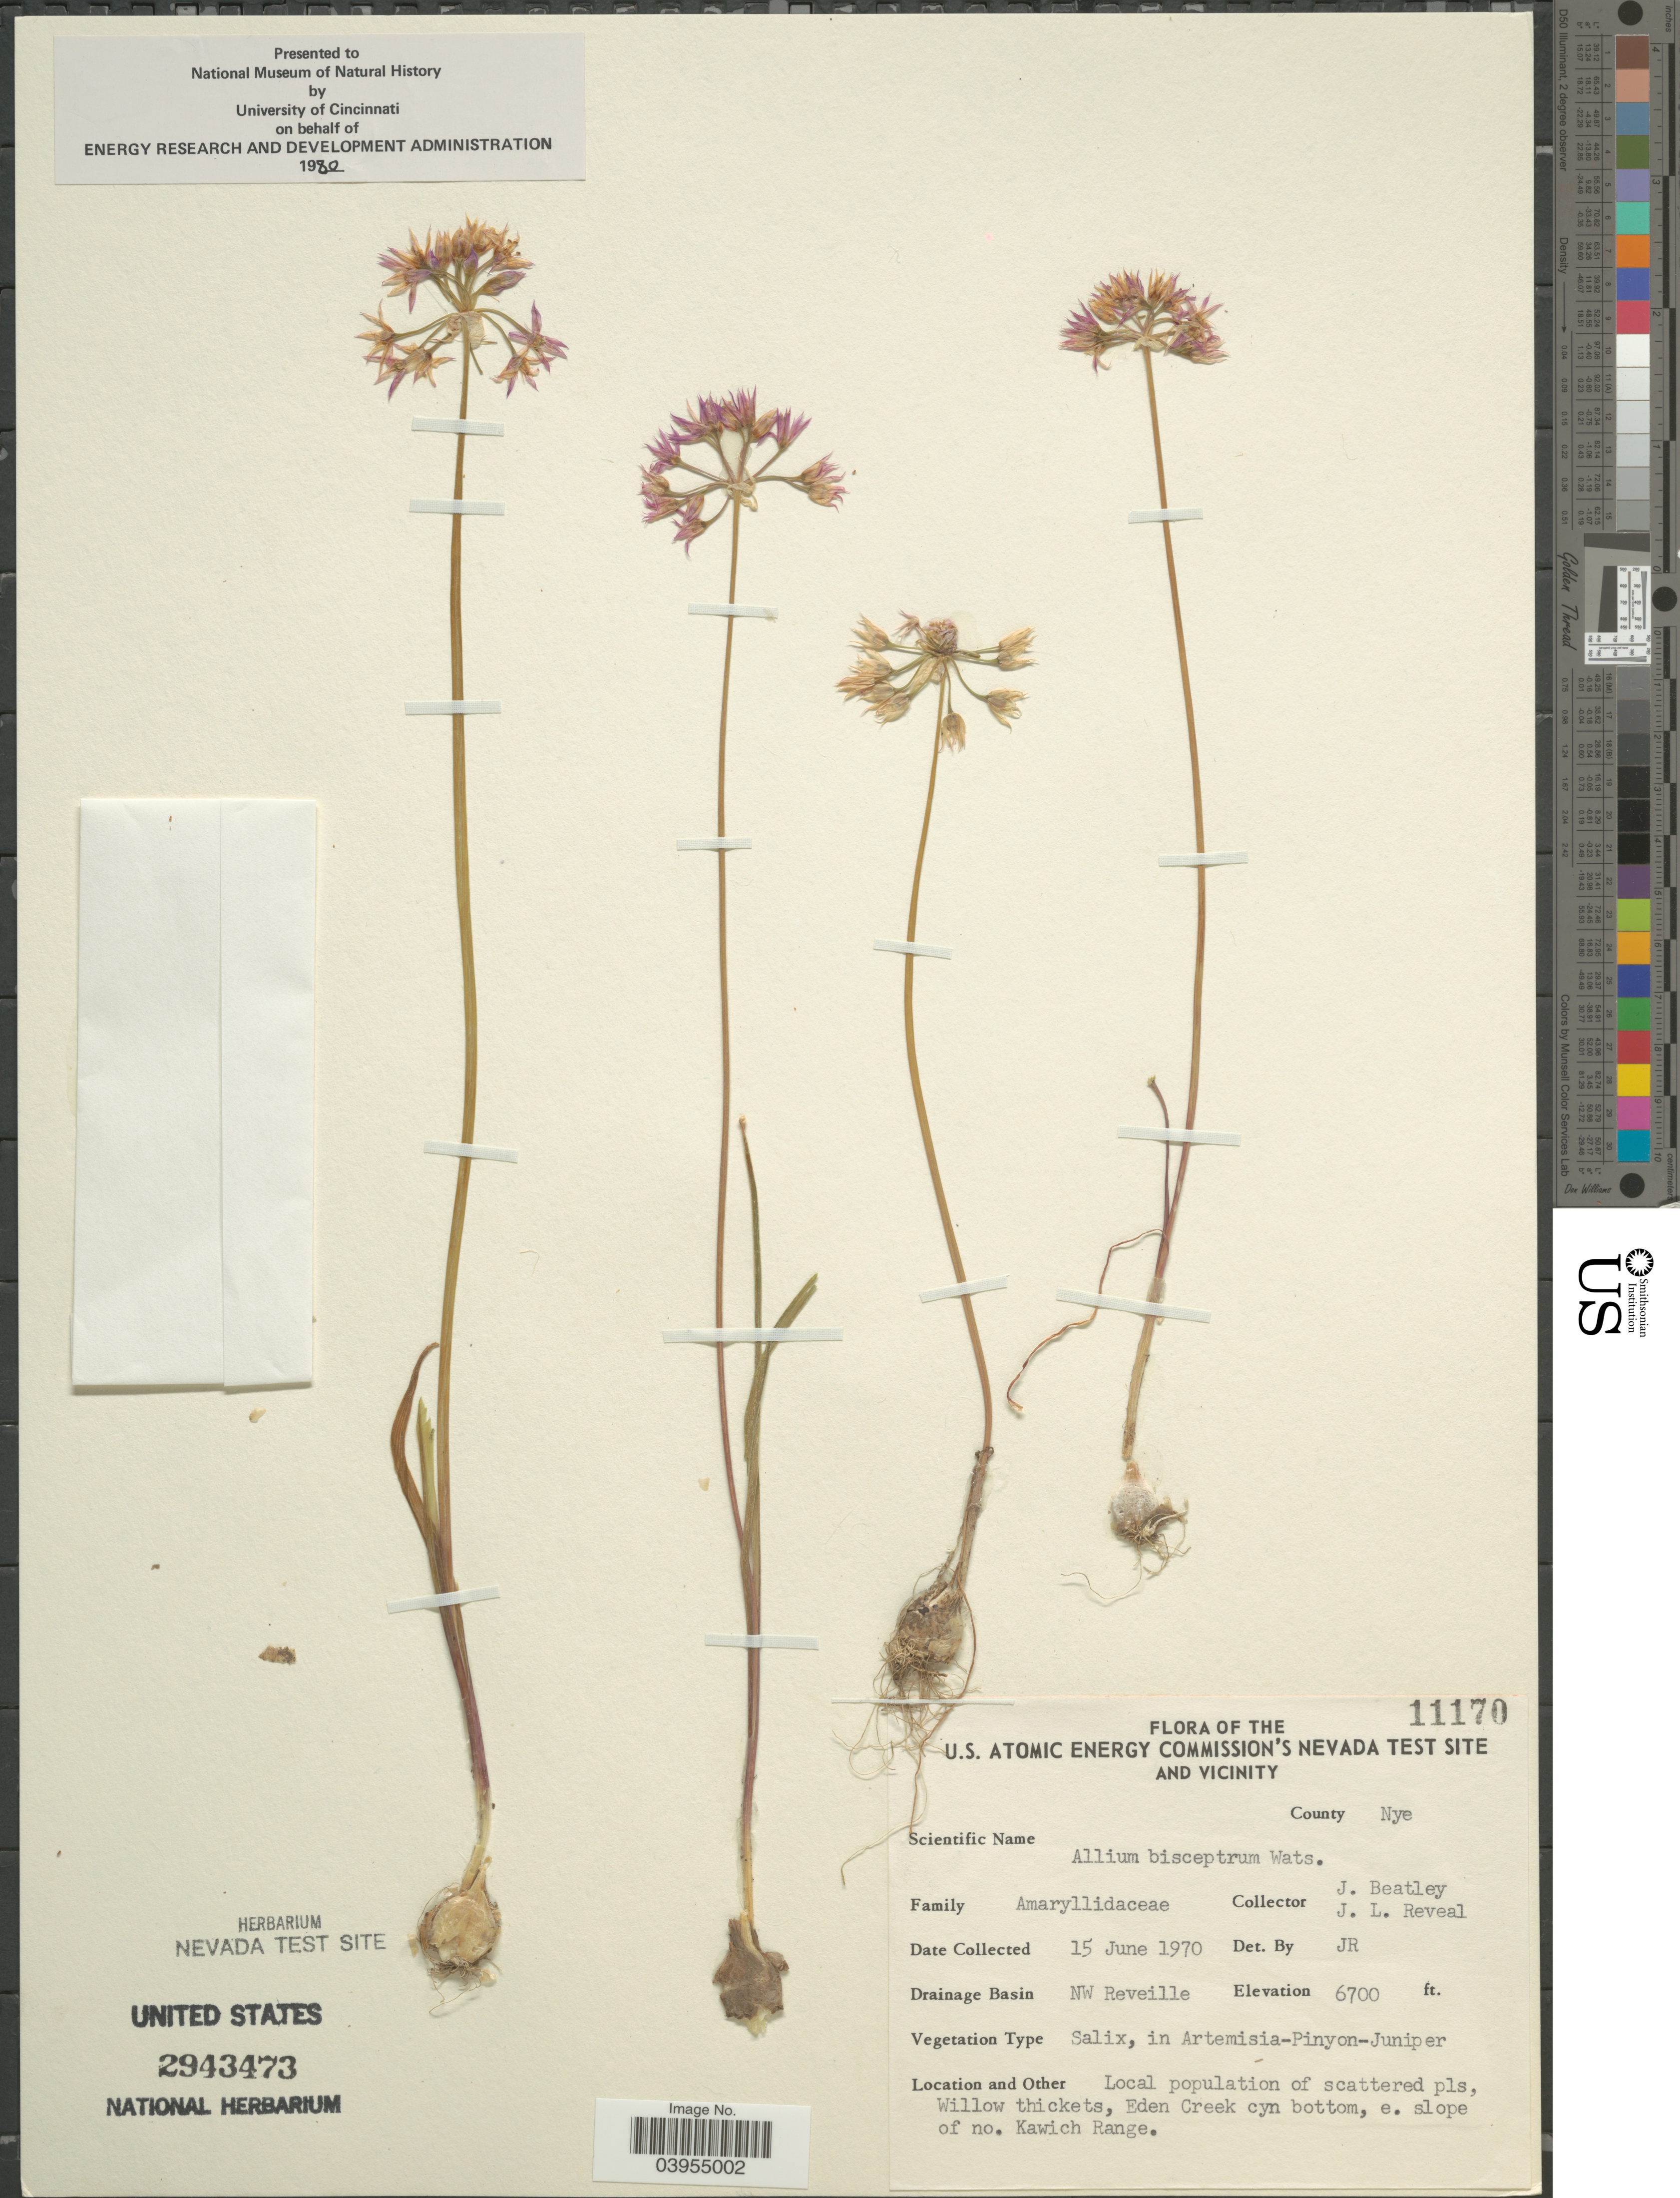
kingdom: Plantae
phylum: Tracheophyta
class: Liliopsida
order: Asparagales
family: Amaryllidaceae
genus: Allium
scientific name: Allium bisceptrum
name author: S. Watson in C. King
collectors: J. C. Beatley & J. L. Reveal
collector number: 11170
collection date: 1970-06-15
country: United States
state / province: Nevada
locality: U.S. Atomic Energy Commission's Nevada Test Site and Vicinity. County Nye. Drainage Basin NW Reveille. Willow thickets, Eden Creek cyn bottom, e. slope of no. Kawich Range.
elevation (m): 2042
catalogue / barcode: US 2943473